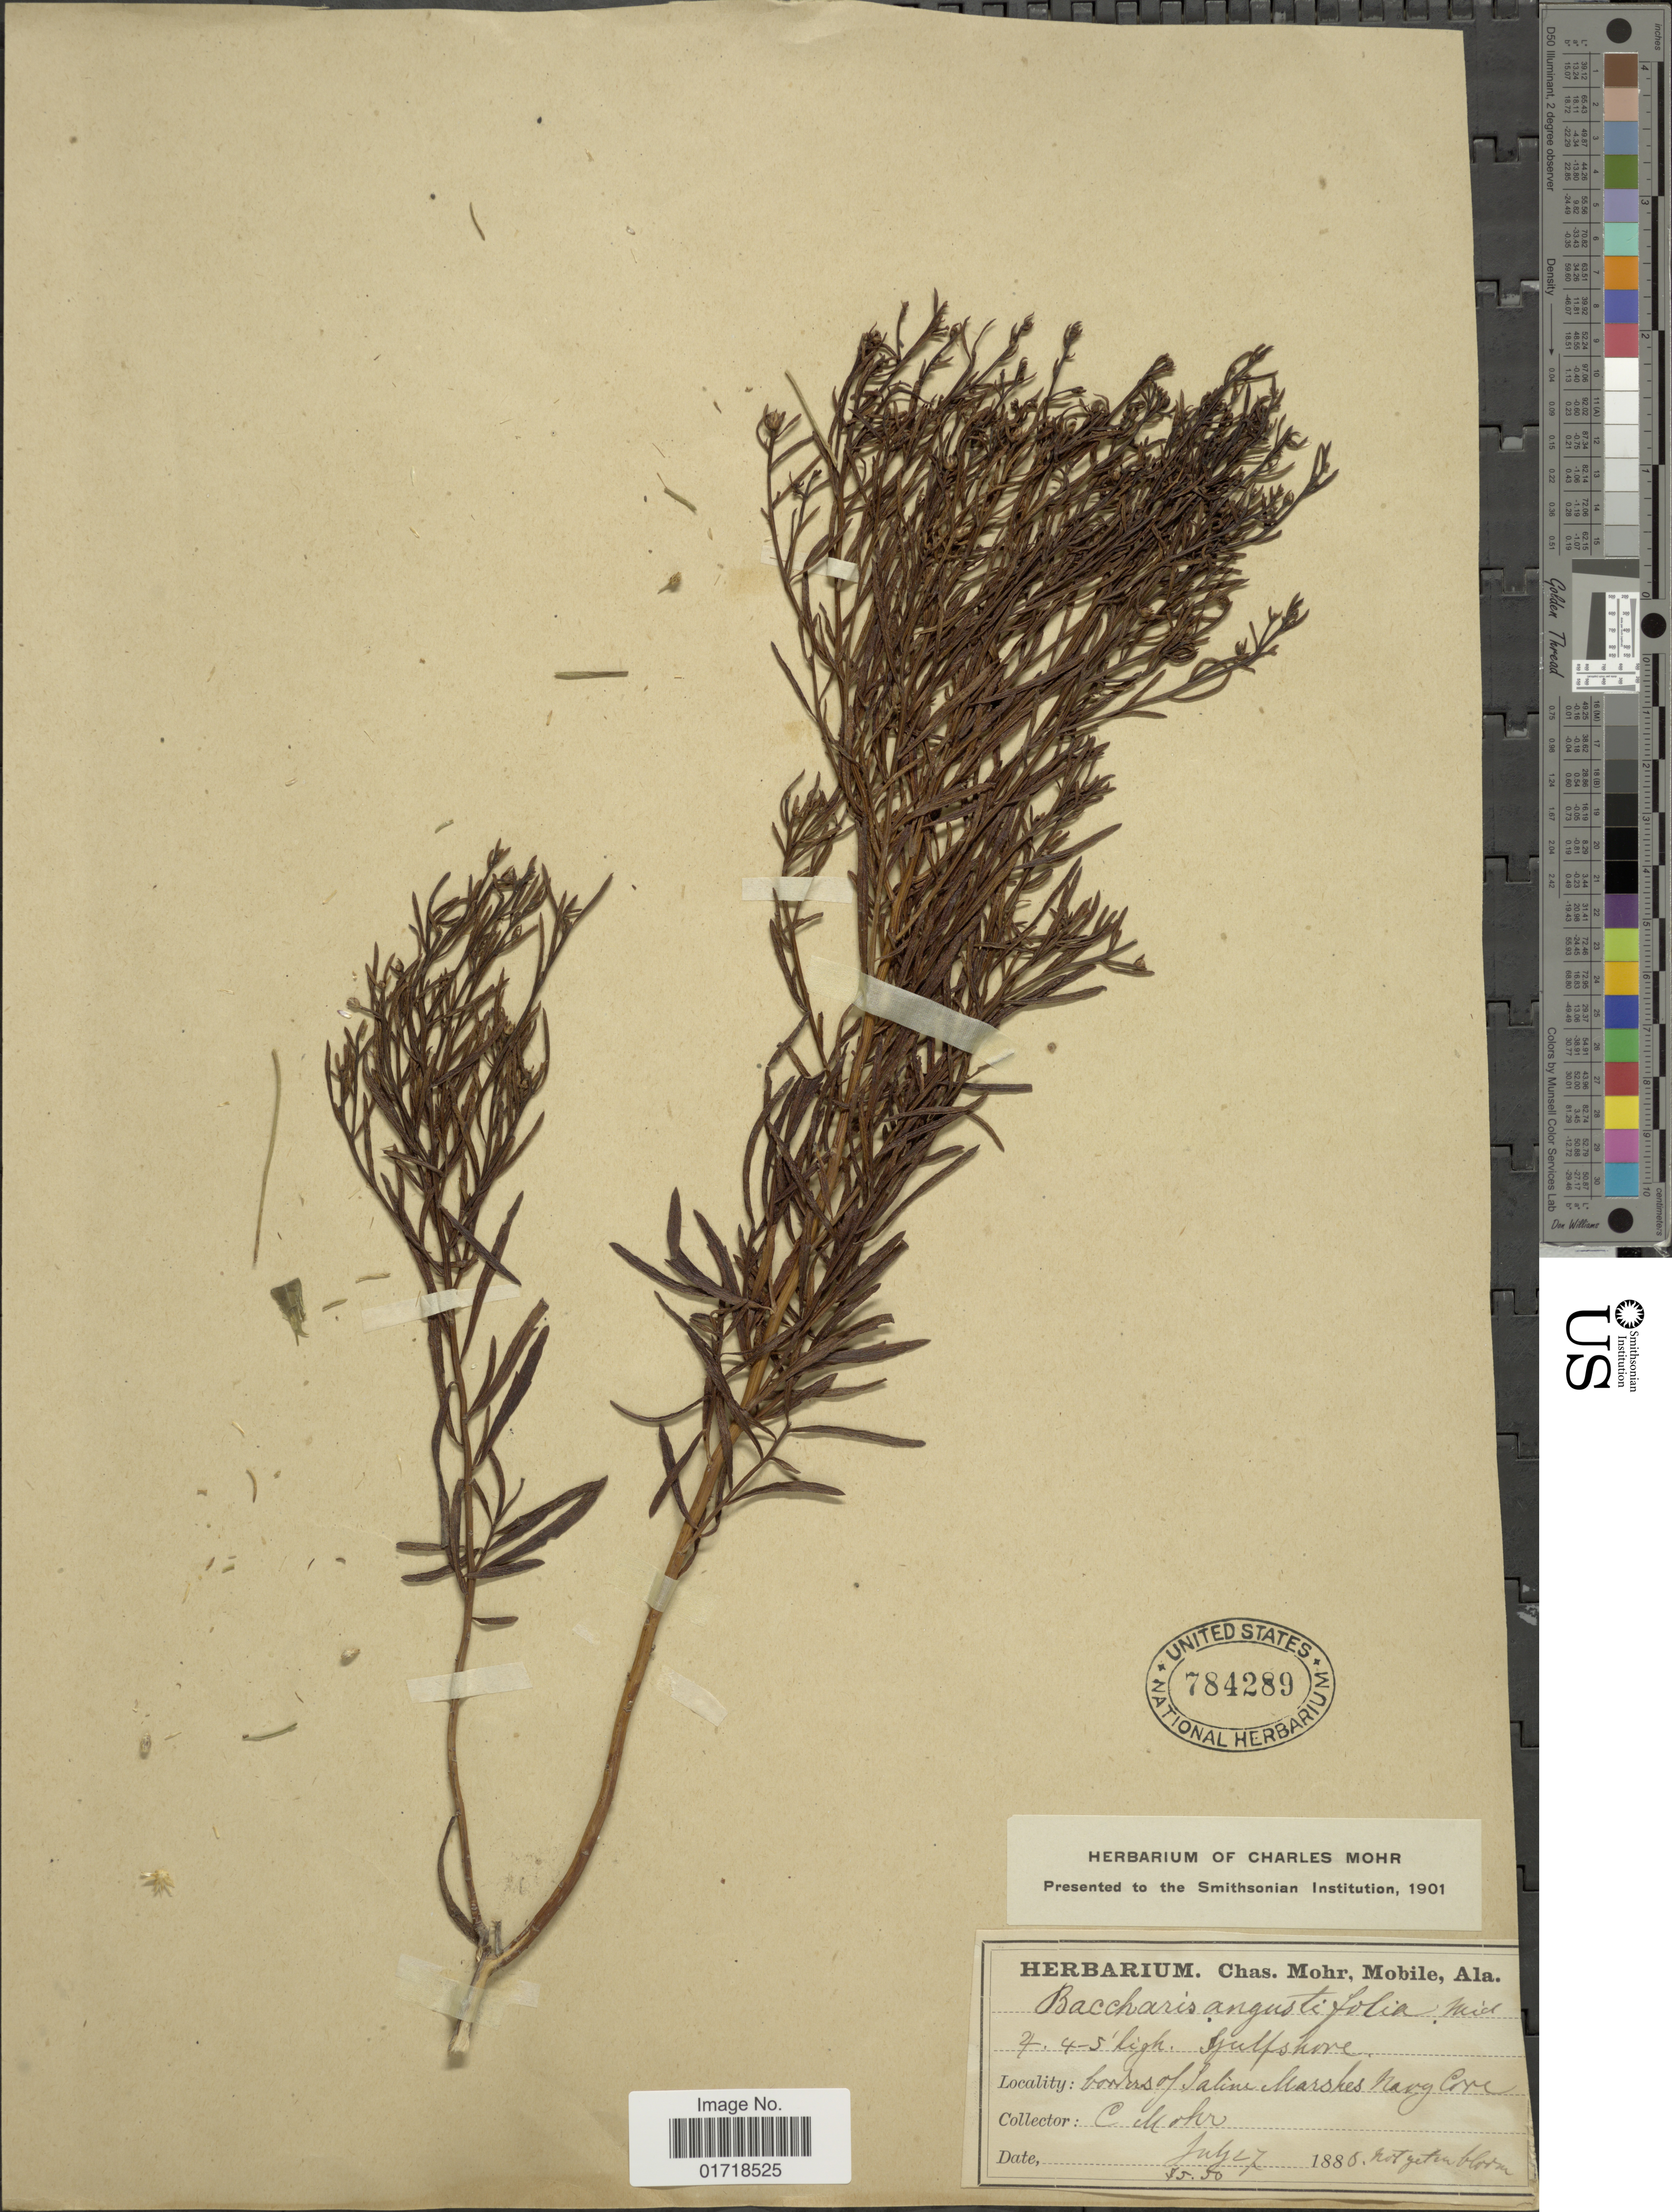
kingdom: Plantae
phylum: Tracheophyta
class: Magnoliopsida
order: Asterales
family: Asteraceae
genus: Baccharis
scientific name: Baccharis angustifolia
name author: Michx.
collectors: Mohr, C. T. (herbarium)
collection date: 1888-07-27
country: United States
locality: Borders of Saline Marshes Navy Core.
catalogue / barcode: US 784289